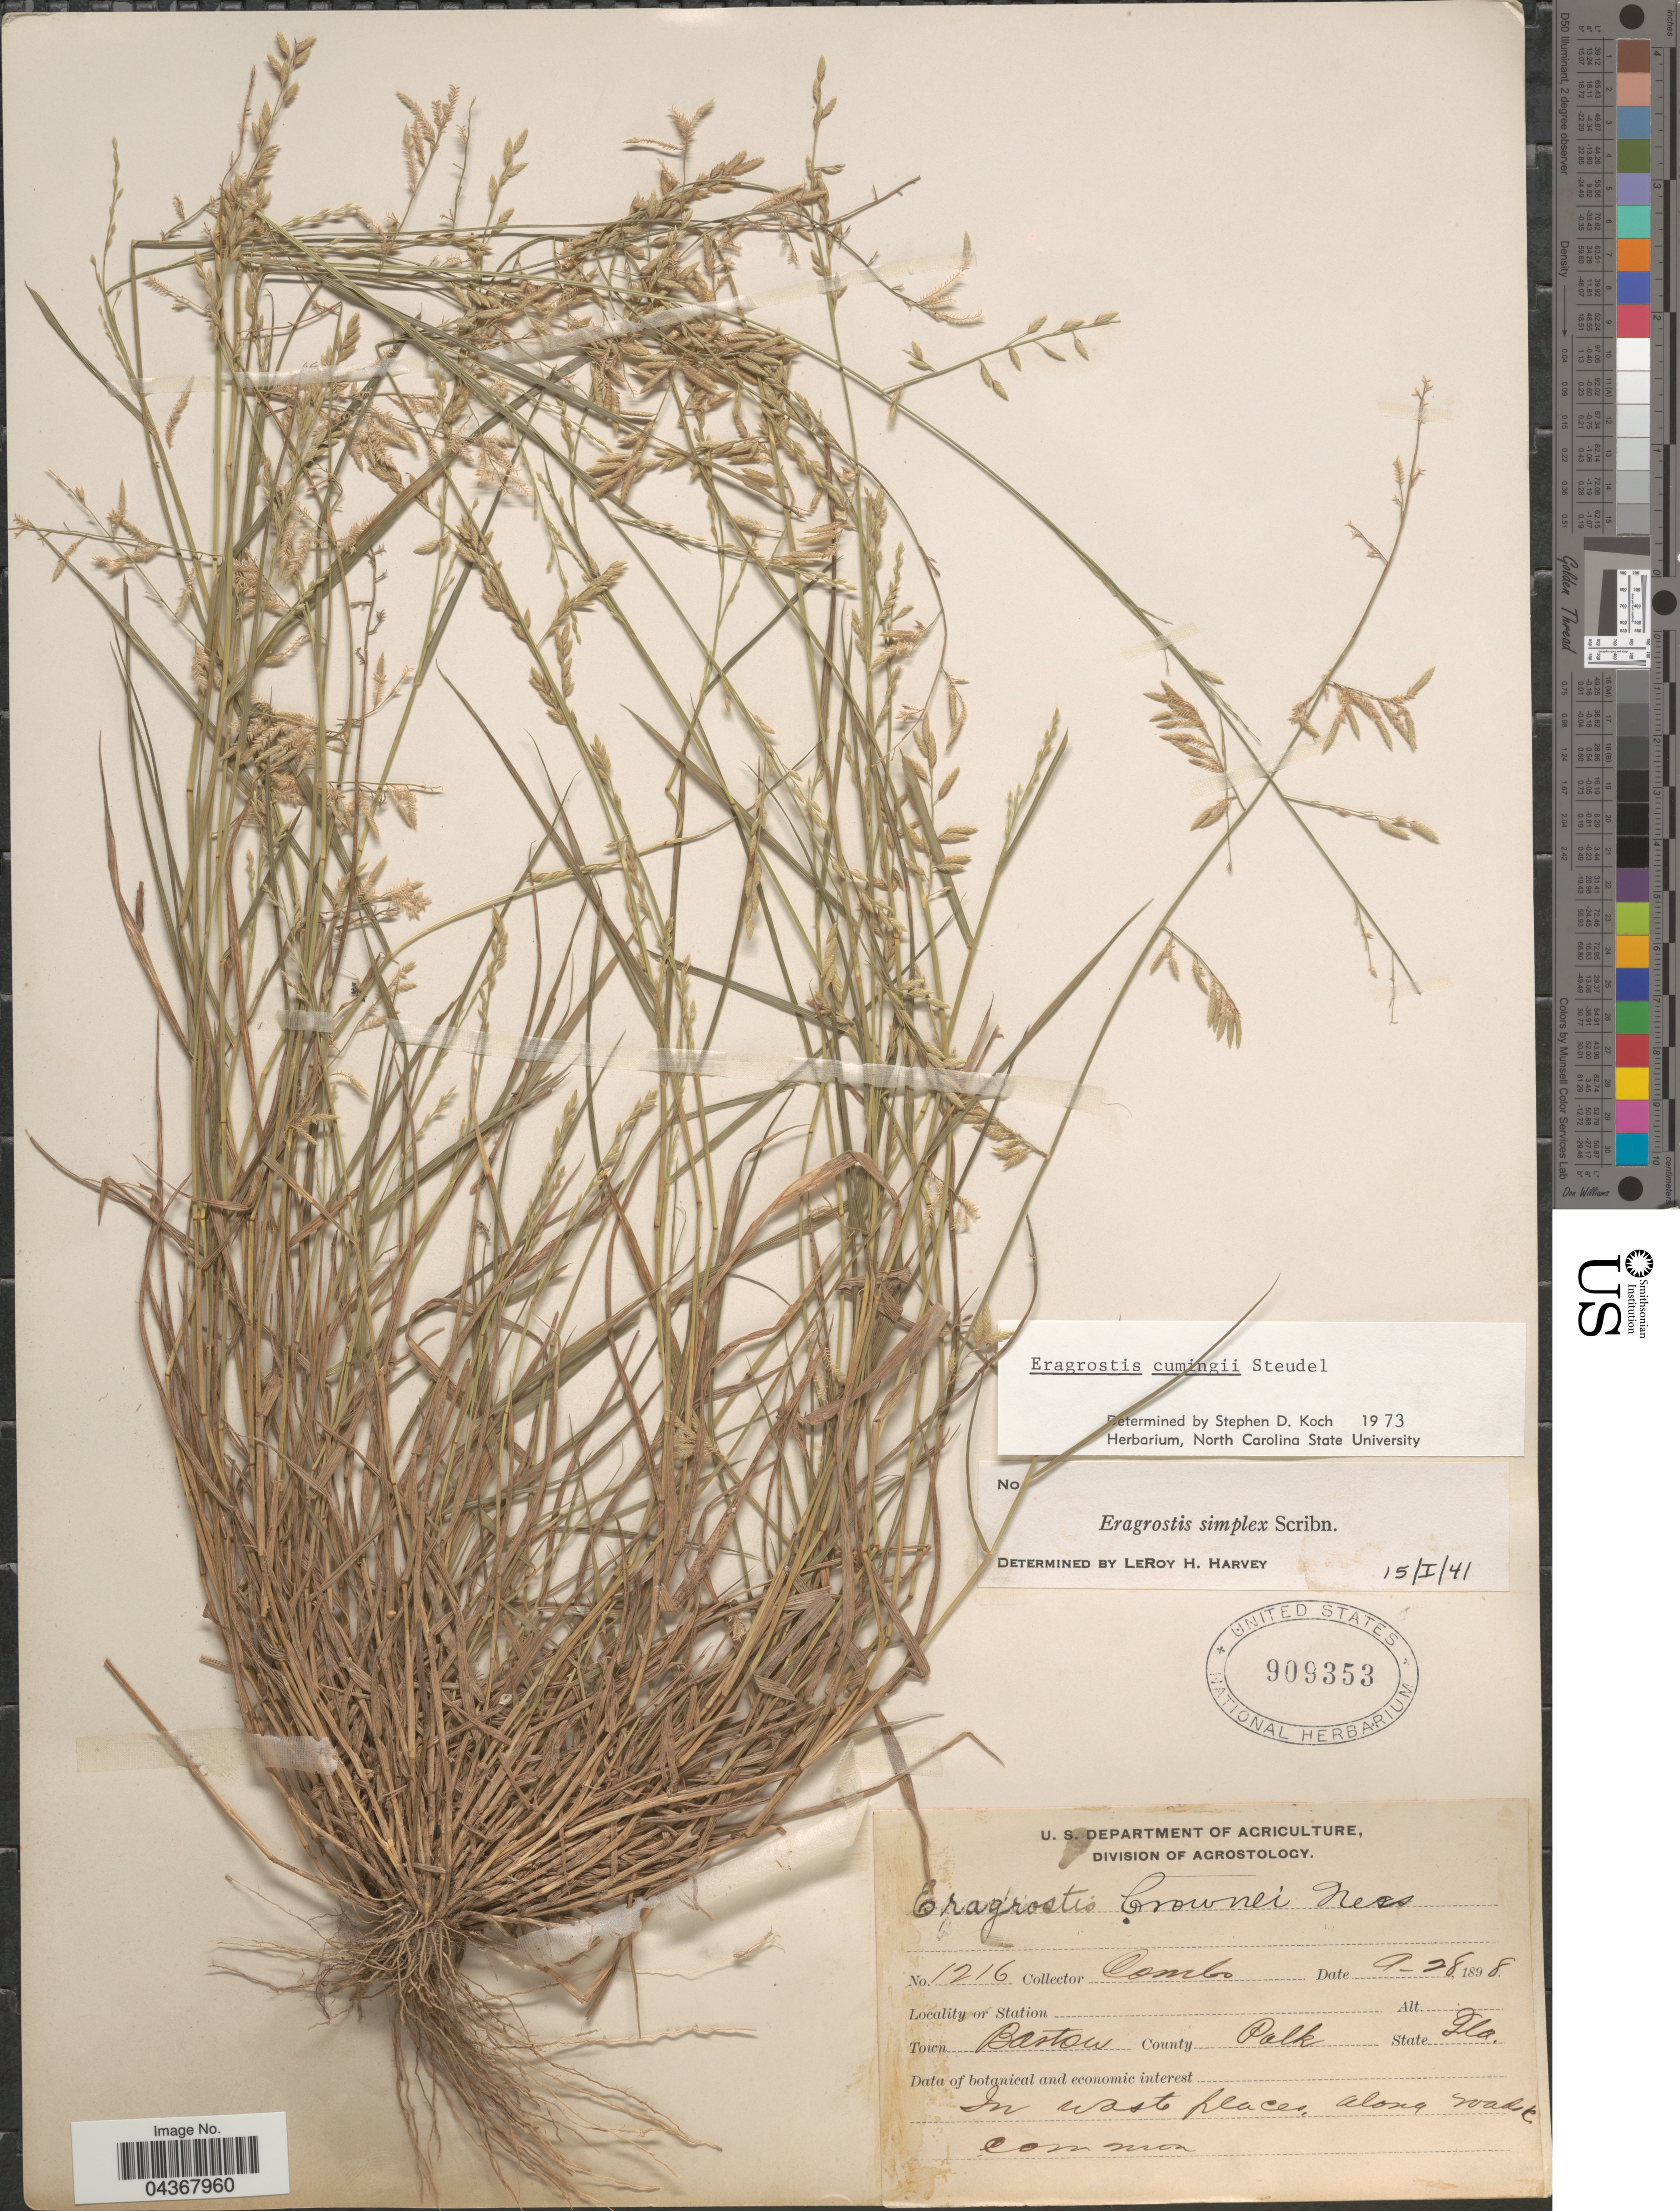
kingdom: Plantae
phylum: Tracheophyta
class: Liliopsida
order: Poales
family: Poaceae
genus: Eragrostis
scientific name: Eragrostis cumingii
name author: Steud.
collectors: Combo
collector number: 1216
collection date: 1898-09-28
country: United States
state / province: Florida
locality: Town Bartow. County Polk.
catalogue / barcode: US 909353